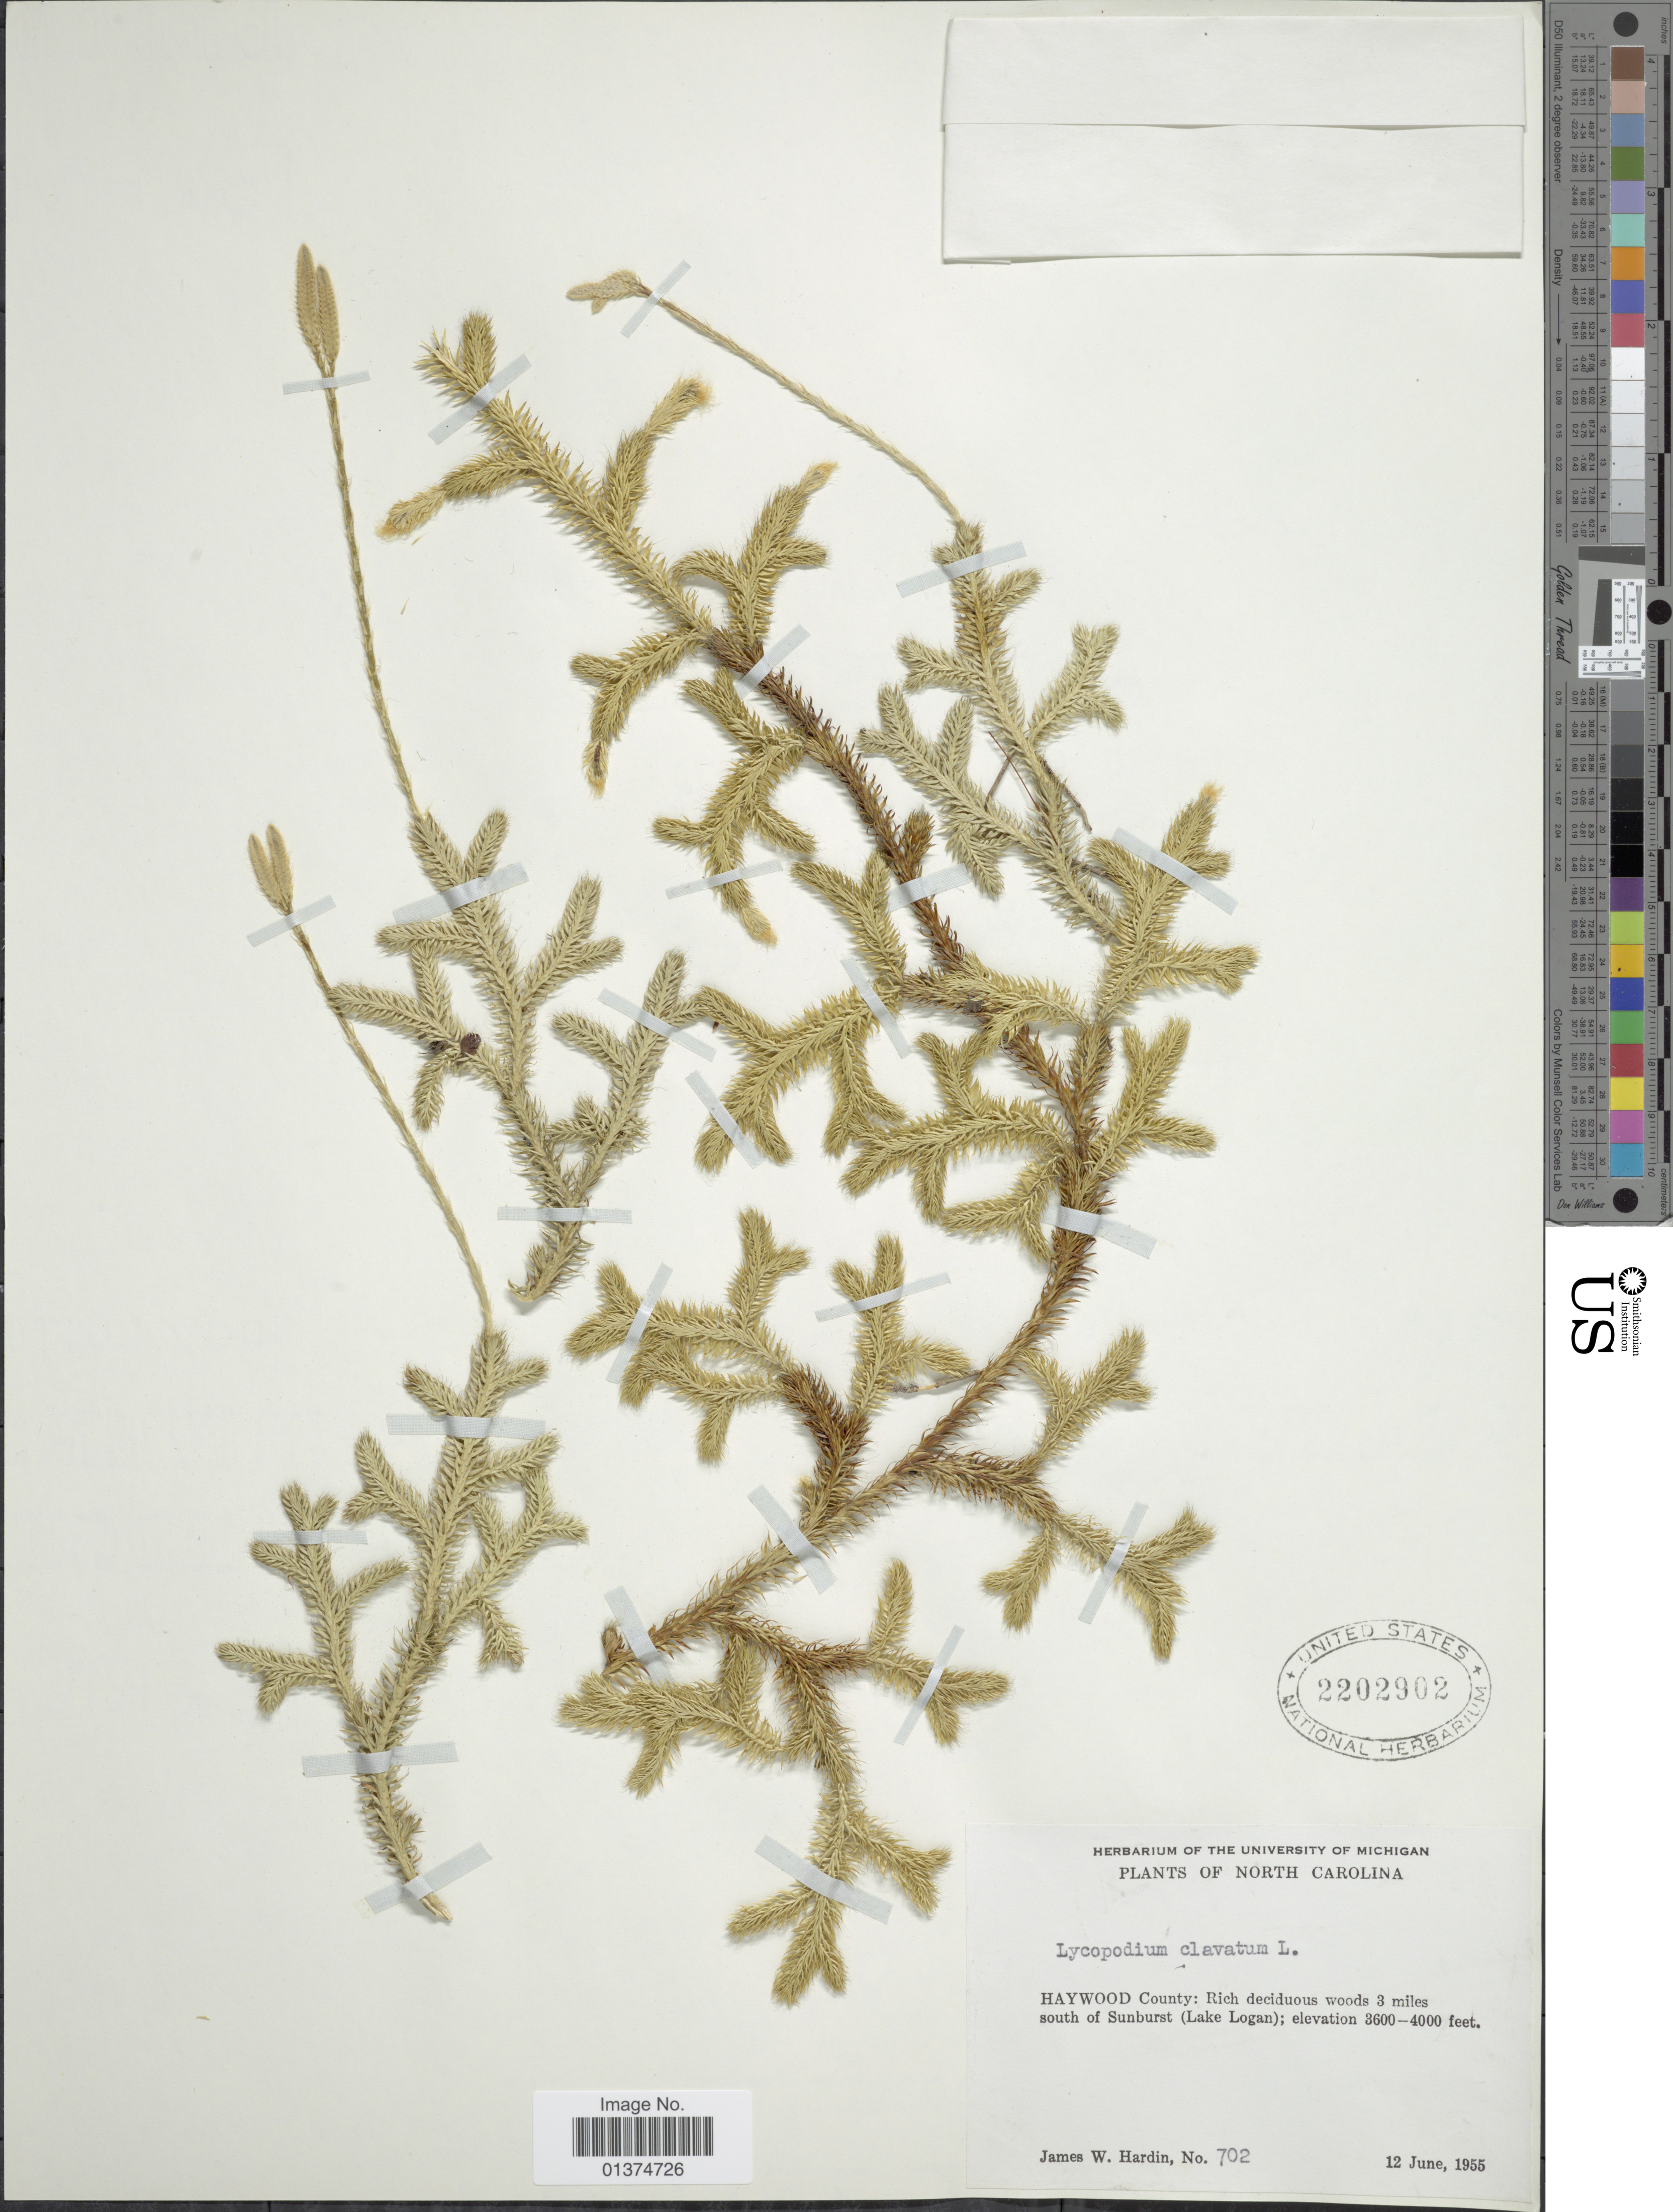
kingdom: Plantae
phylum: Tracheophyta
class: Lycopodiopsida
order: Lycopodiales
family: Lycopodiaceae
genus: Lycopodium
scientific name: Lycopodium clavatum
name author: L.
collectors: J. W. Hardin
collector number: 702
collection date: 1955-06-12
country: United States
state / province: North Carolina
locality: Haywood County: Rich deciduous woods 3 miles south of Sunburst (Lake LOgan)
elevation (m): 1097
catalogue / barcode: US 2202902